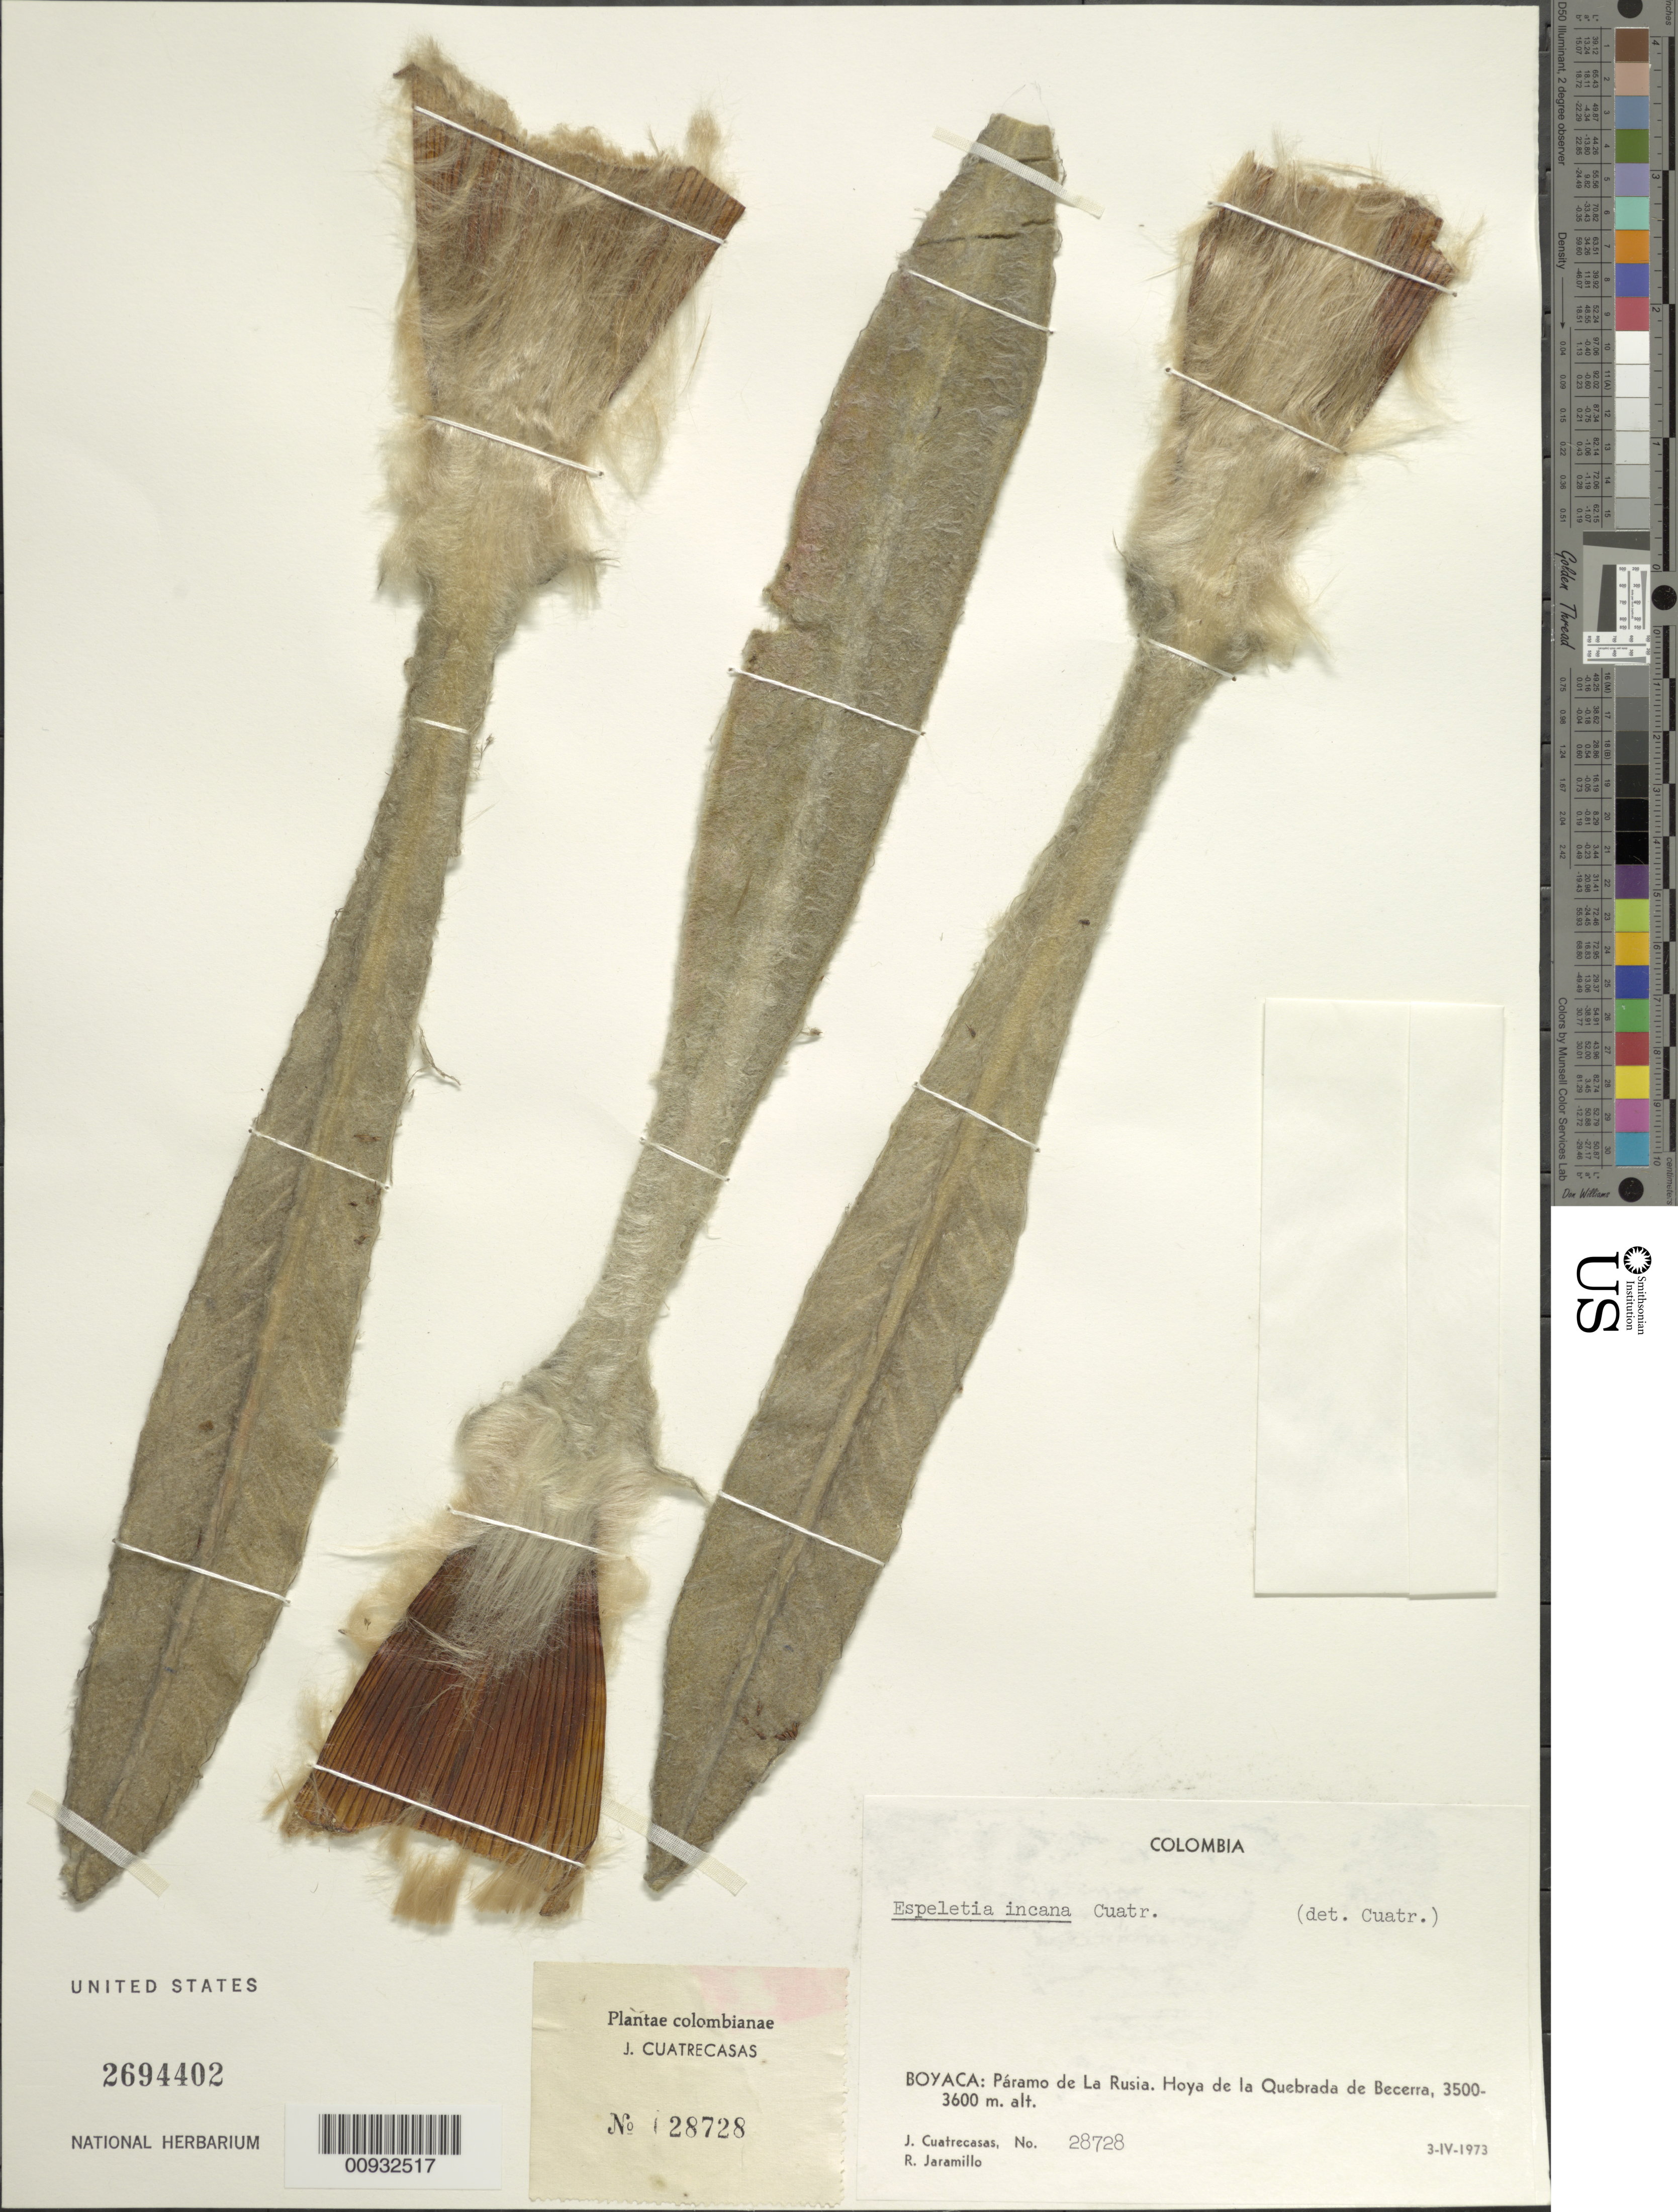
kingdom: Plantae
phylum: Tracheophyta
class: Magnoliopsida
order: Asterales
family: Asteraceae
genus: Espeletia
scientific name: Espeletia incana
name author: Cuatrec.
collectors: J. Cuatrecasas & R. Jaramillo M.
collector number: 28728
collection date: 1973-04-03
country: Colombia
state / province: Boyacá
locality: Páramo de la Rusia. Hoya de la Quebrada de Becerra.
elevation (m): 3500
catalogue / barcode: US 2694402